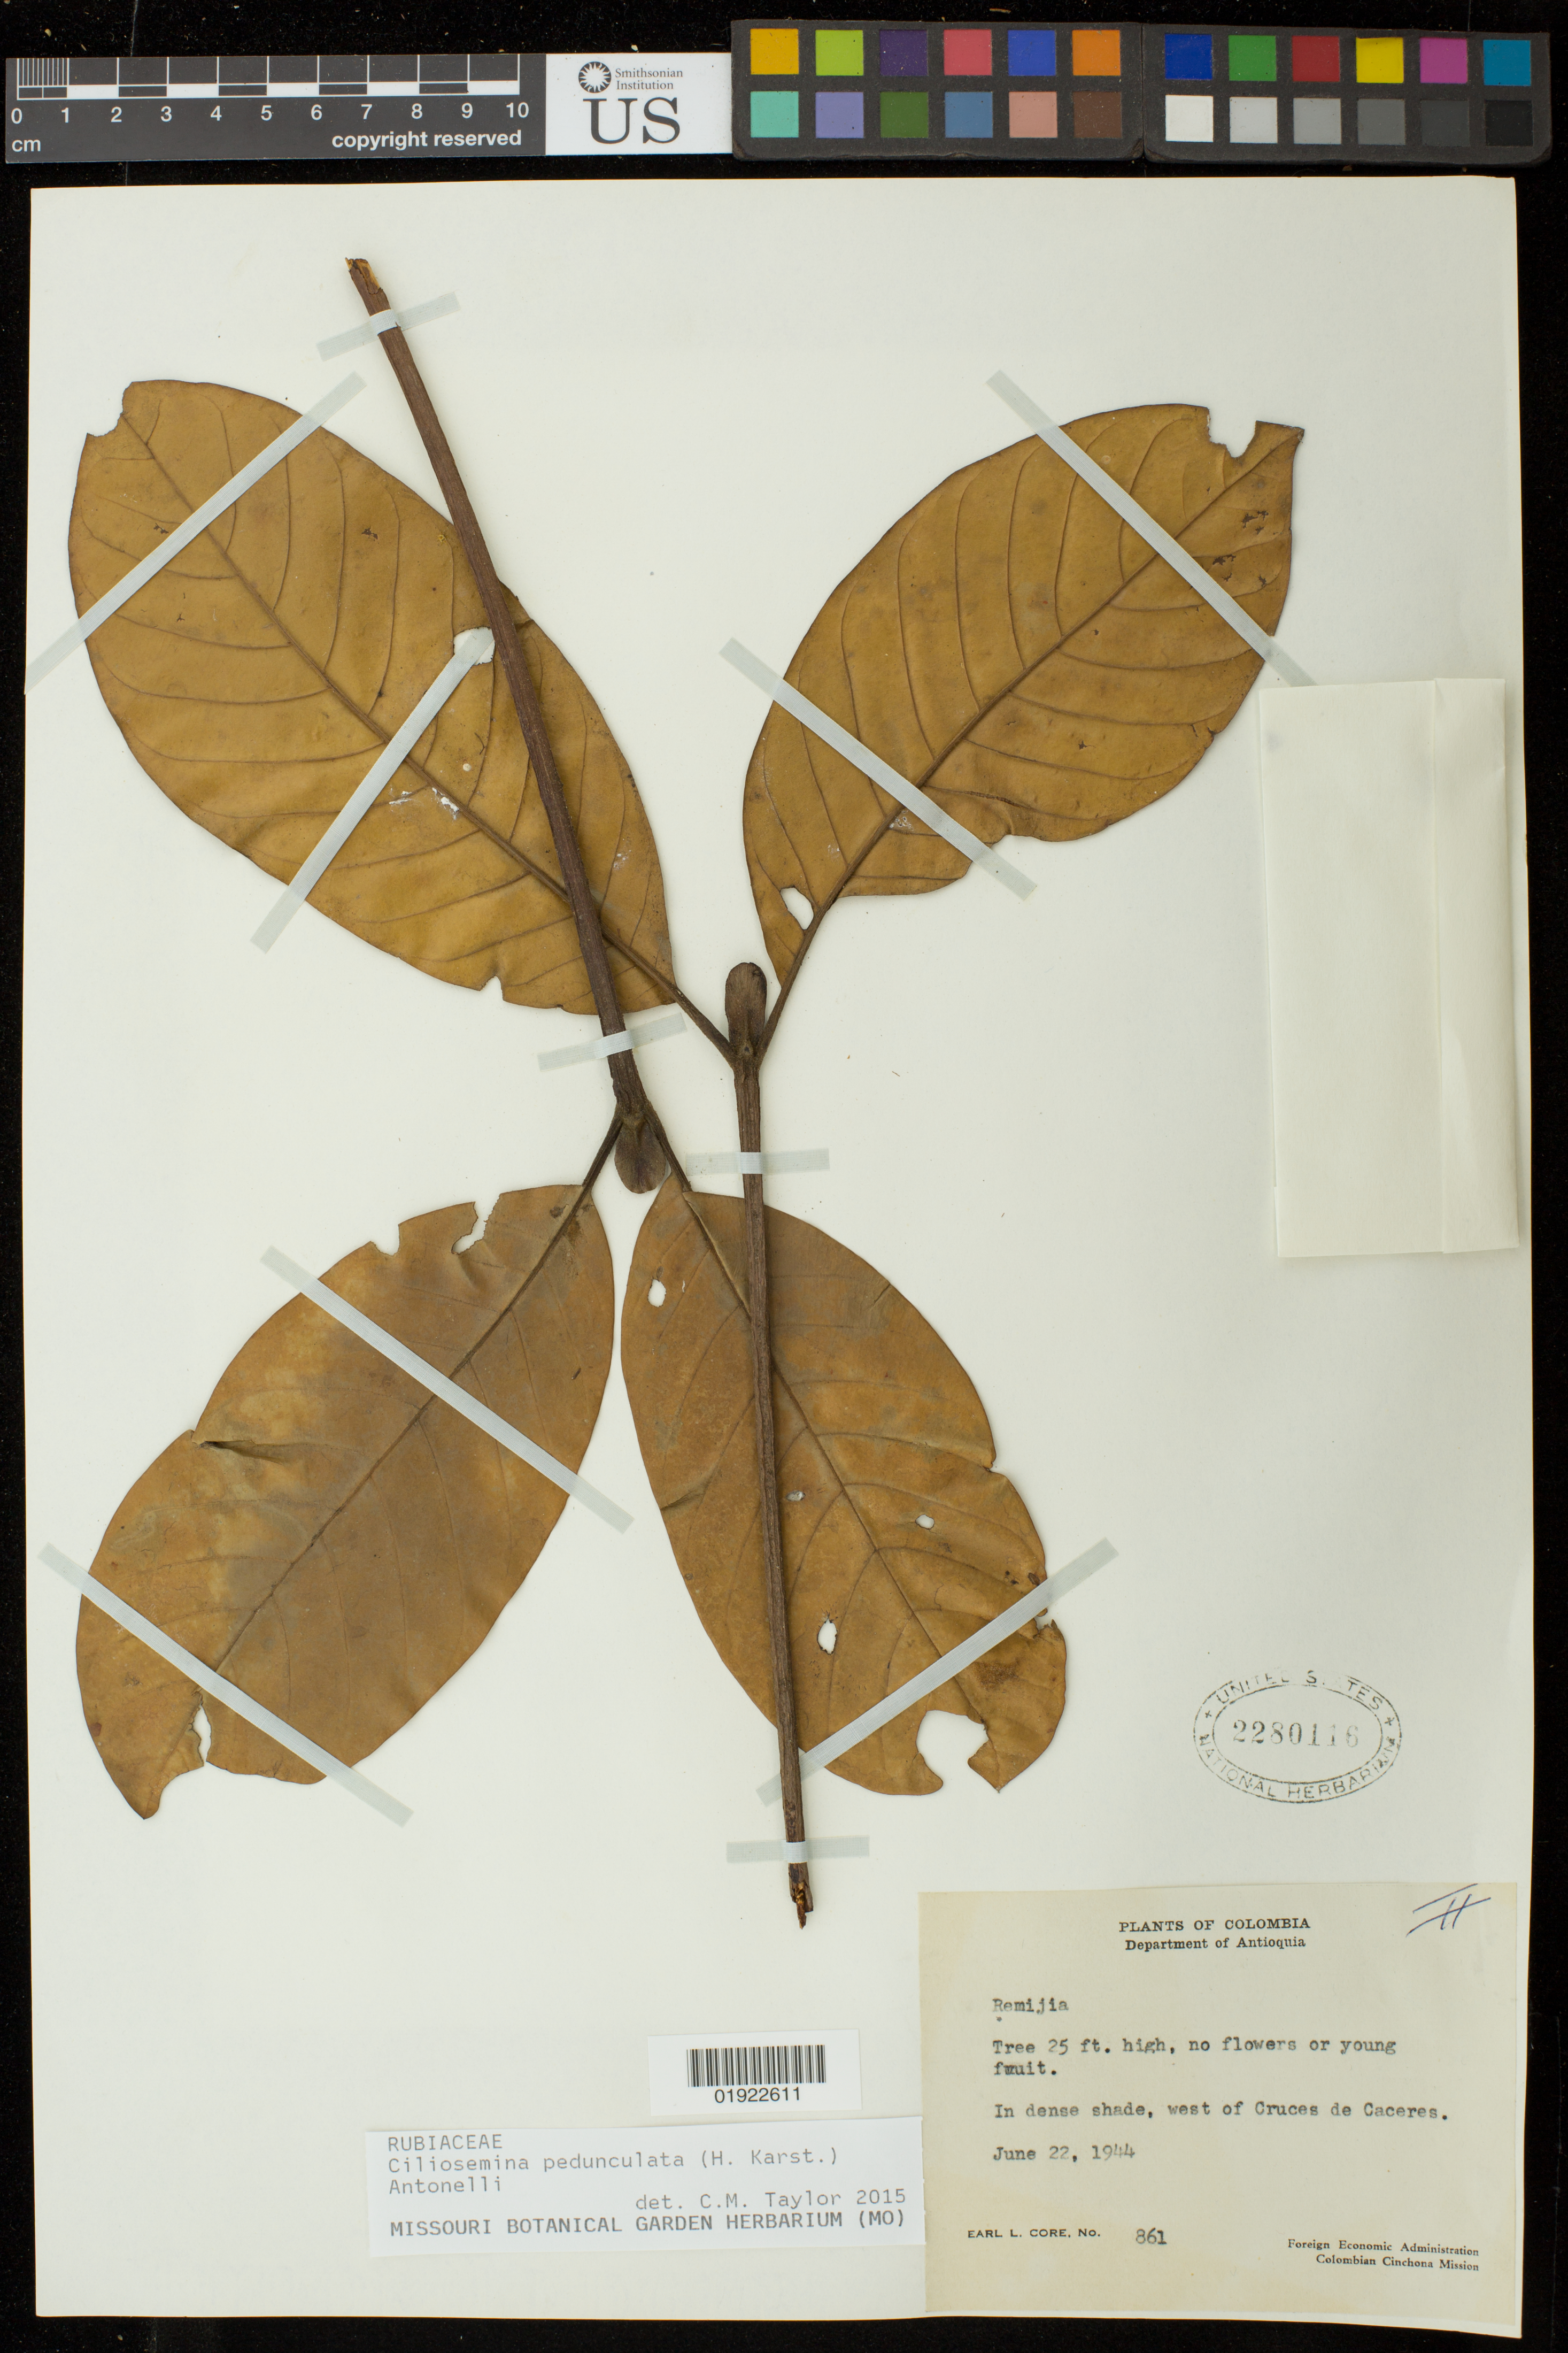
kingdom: Plantae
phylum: Tracheophyta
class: Magnoliopsida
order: Gentianales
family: Rubiaceae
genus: Ciliosemina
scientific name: Ciliosemina pedunculata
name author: (H. Karst.) Antonelli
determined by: Taylor, Charlotte M.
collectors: E. L. Core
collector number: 861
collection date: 1944-06-22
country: Colombia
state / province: Antioquia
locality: West of Cruces de Caceres.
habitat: In dense shade.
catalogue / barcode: US 2280116